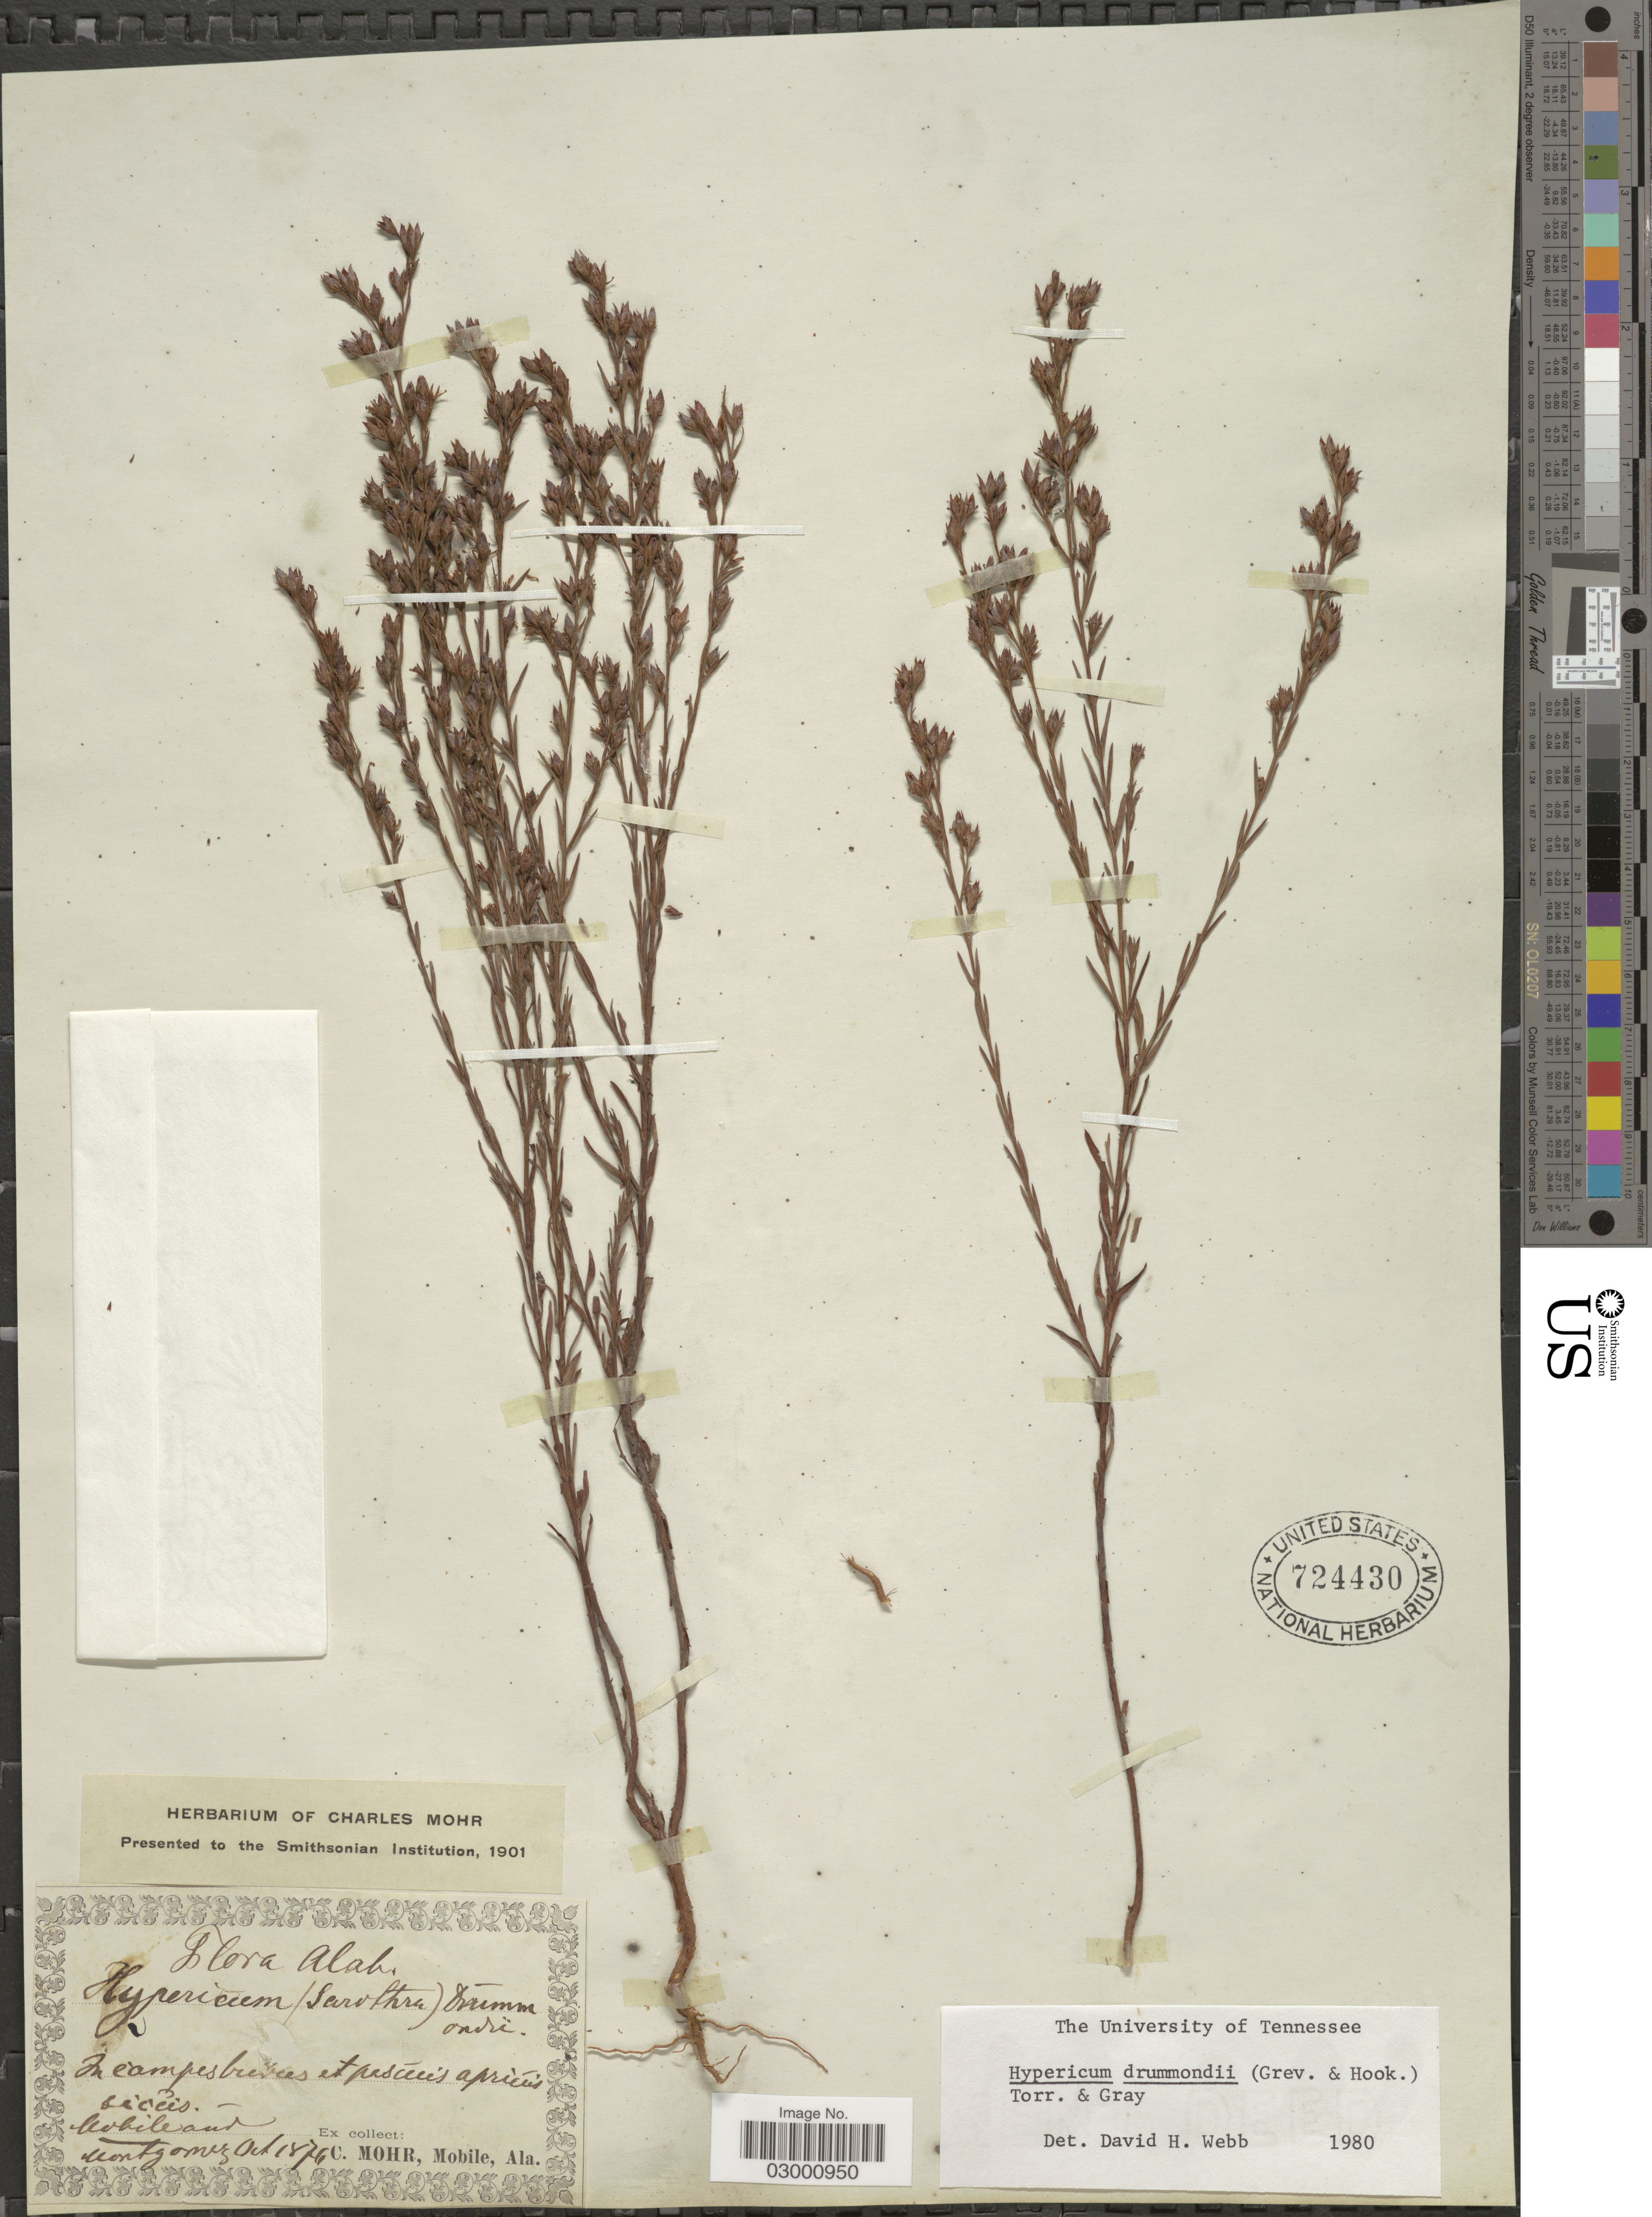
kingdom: Plantae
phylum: Tracheophyta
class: Magnoliopsida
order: Malpighiales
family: Hypericaceae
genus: Hypericum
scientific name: Hypericum drummondii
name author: (Grev. & Hook.) Torr. & A. Gray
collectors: Mohr, C. T. (herbarium)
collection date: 1876-10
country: United States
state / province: Alabama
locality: Mobile and Montgomery.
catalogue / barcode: US 724430